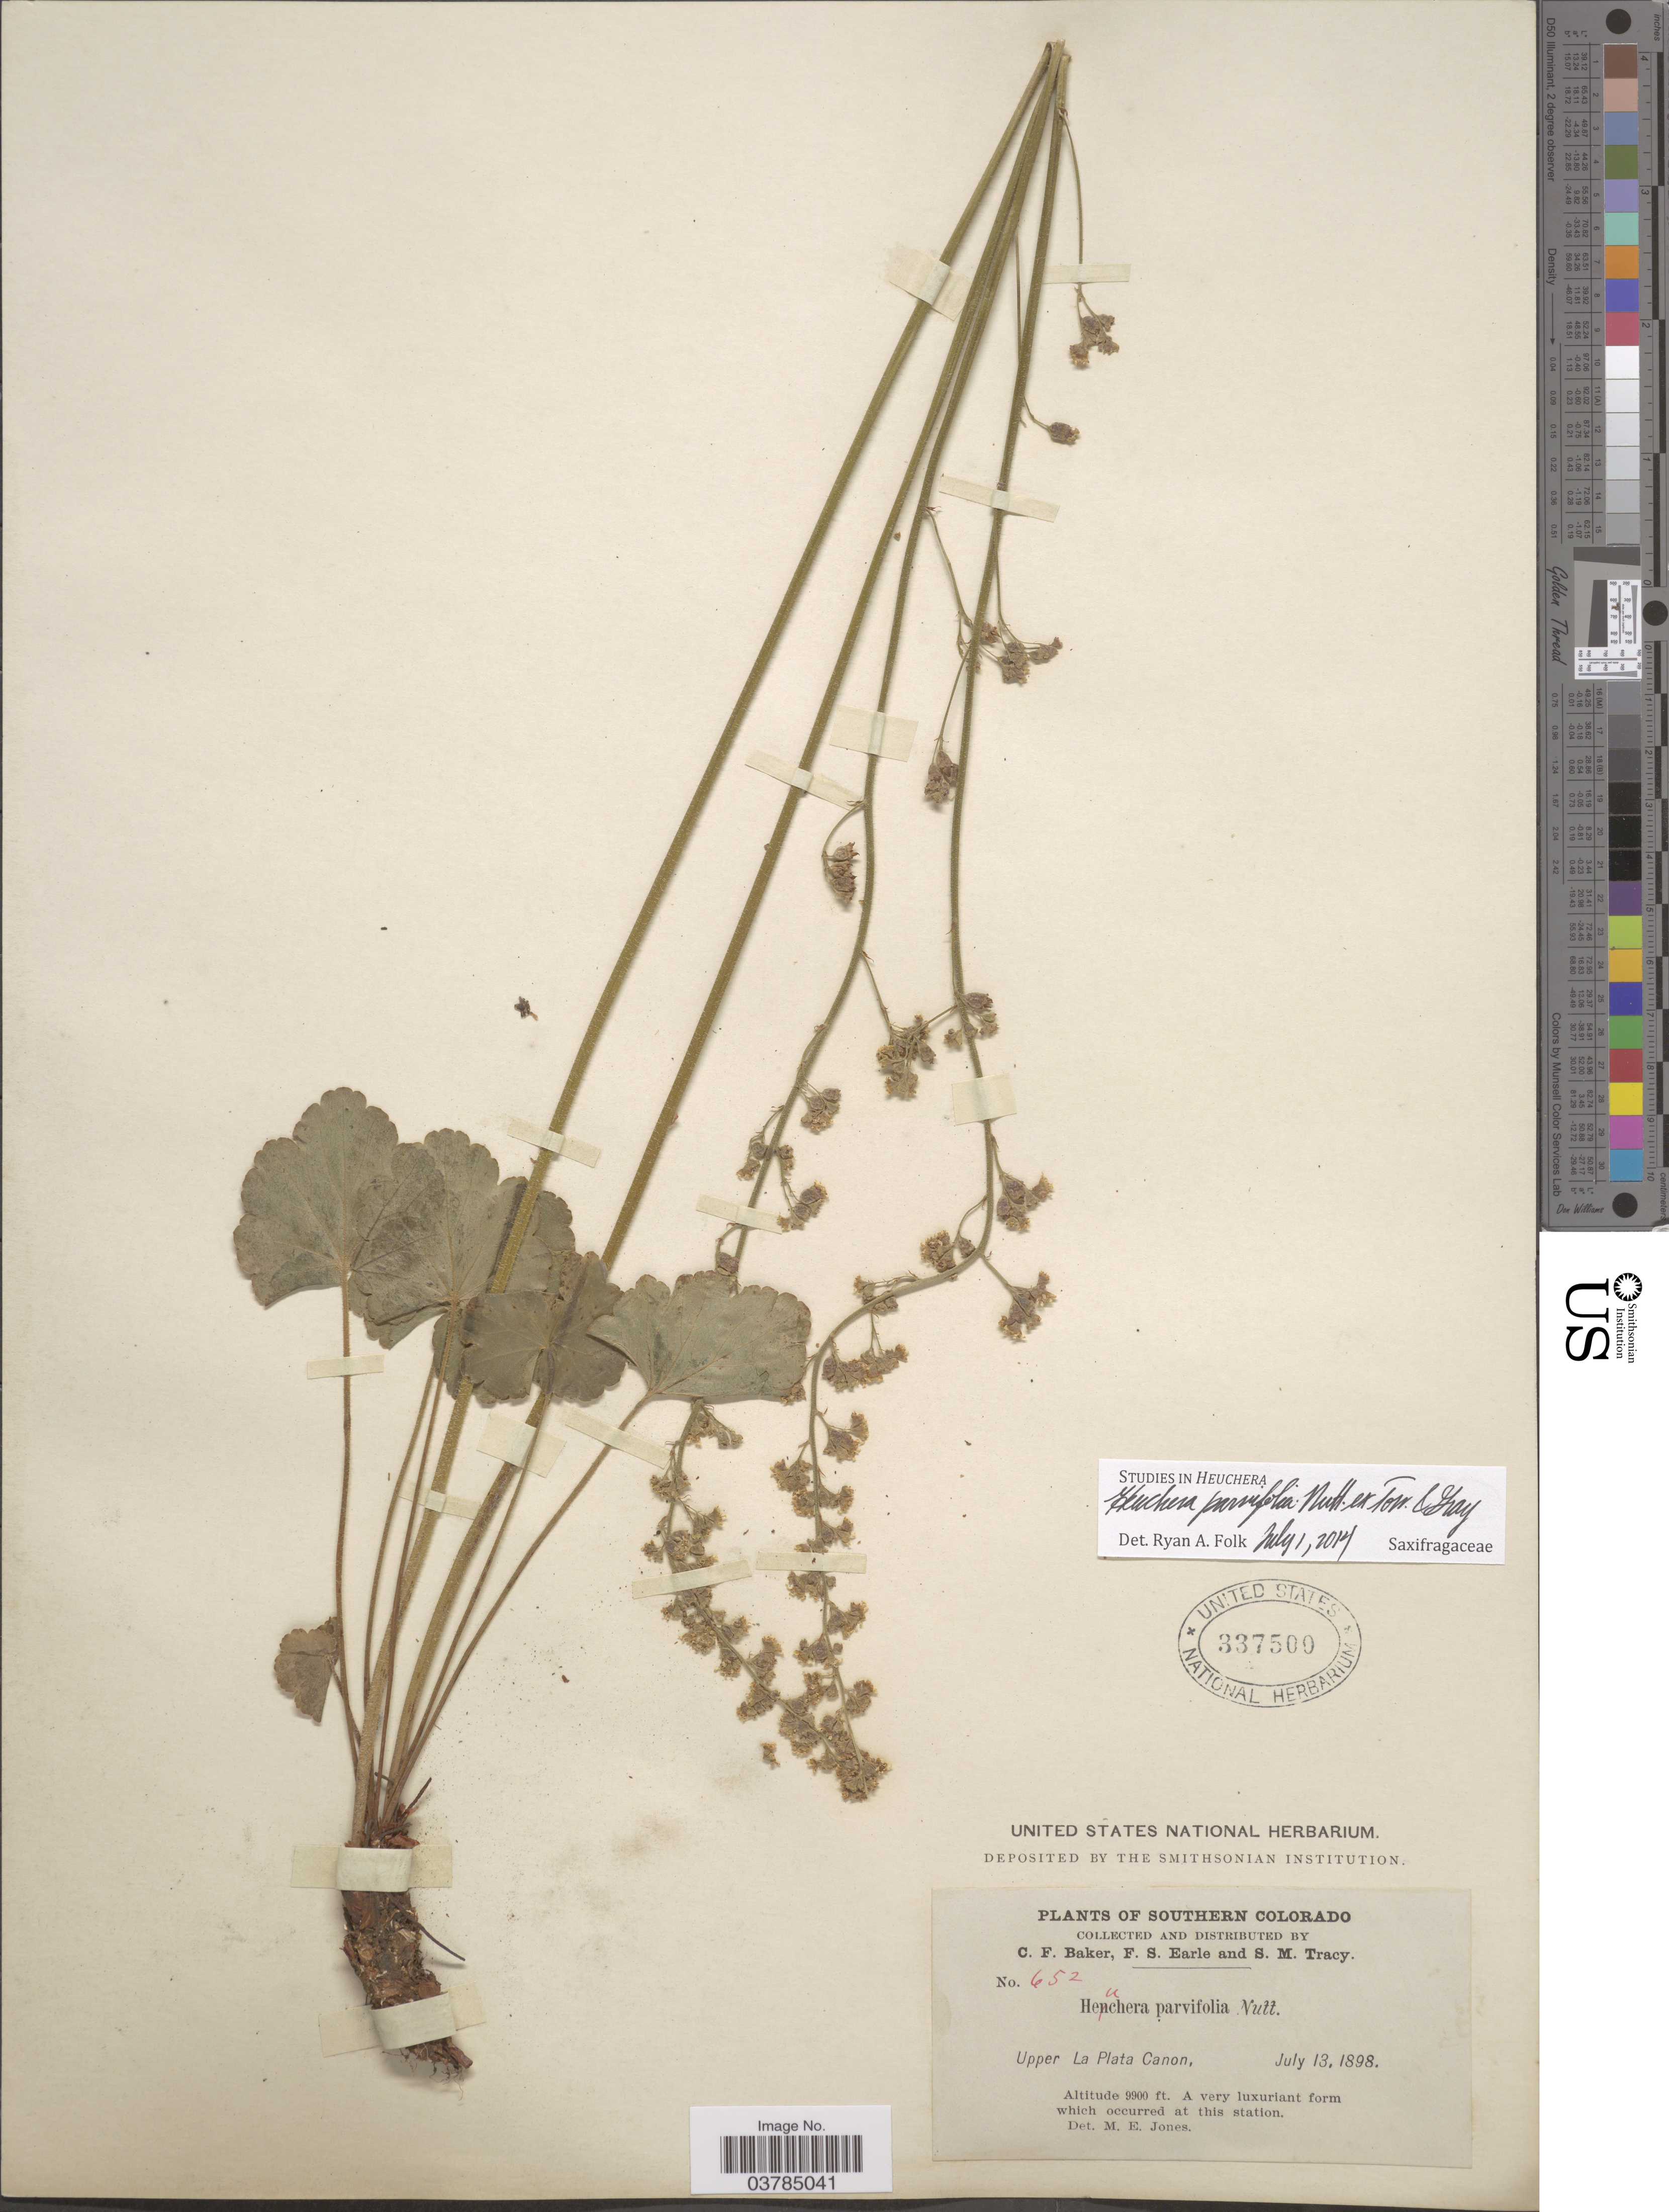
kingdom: Plantae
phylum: Tracheophyta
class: Magnoliopsida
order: Saxifragales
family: Saxifragaceae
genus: Heuchera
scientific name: Heuchera parvifolia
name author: Nutt.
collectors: C. F. Baker, F. S. Earle & S. M. Tracy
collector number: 652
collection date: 1898-07-13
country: United States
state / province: Colorado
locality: Southern Colorado. Upper La Plata Canon.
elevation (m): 3018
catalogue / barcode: US 337500